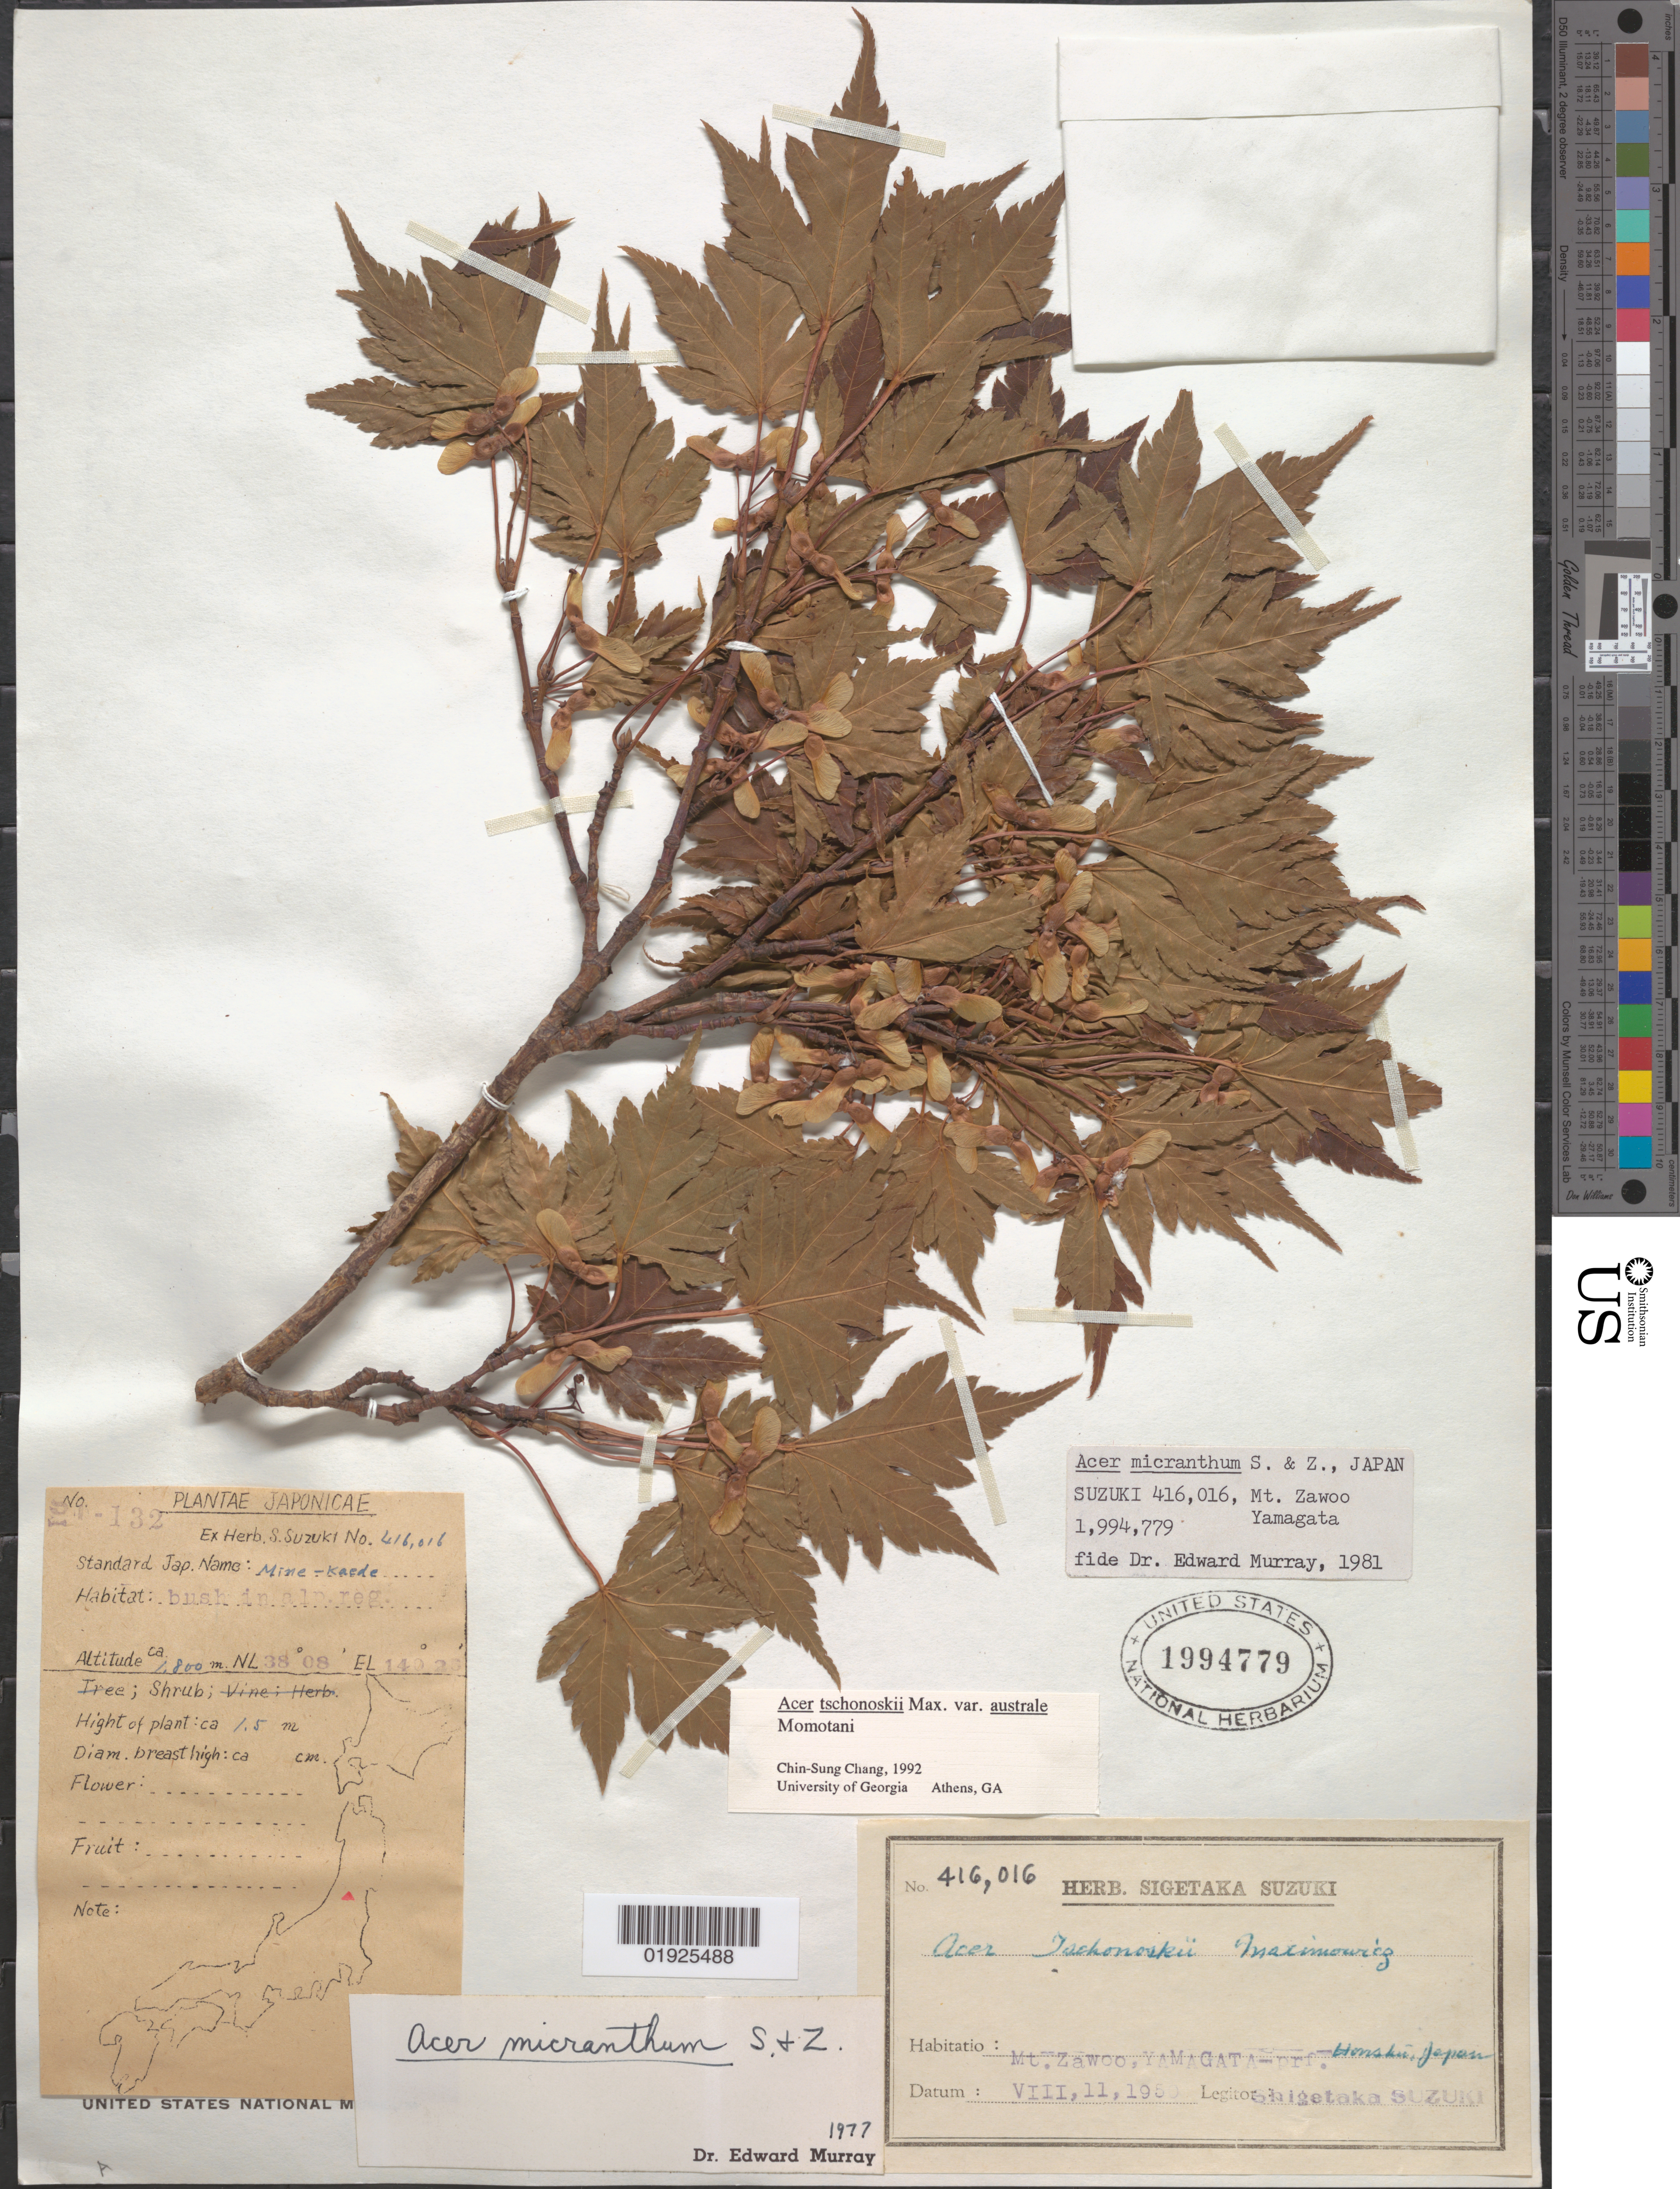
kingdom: Plantae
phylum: Tracheophyta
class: Magnoliopsida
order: Sapindales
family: Sapindaceae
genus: Acer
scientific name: Acer tschonoskii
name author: Maxim.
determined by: Chang, C. S., (SNUA)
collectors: S. Suzuki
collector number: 416016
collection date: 1950-08-11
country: Japan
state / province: Yamagata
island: Honshu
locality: Mt. Zawoo, Yamagata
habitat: Bush in alp. reg.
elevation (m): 1800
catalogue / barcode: US 1994779